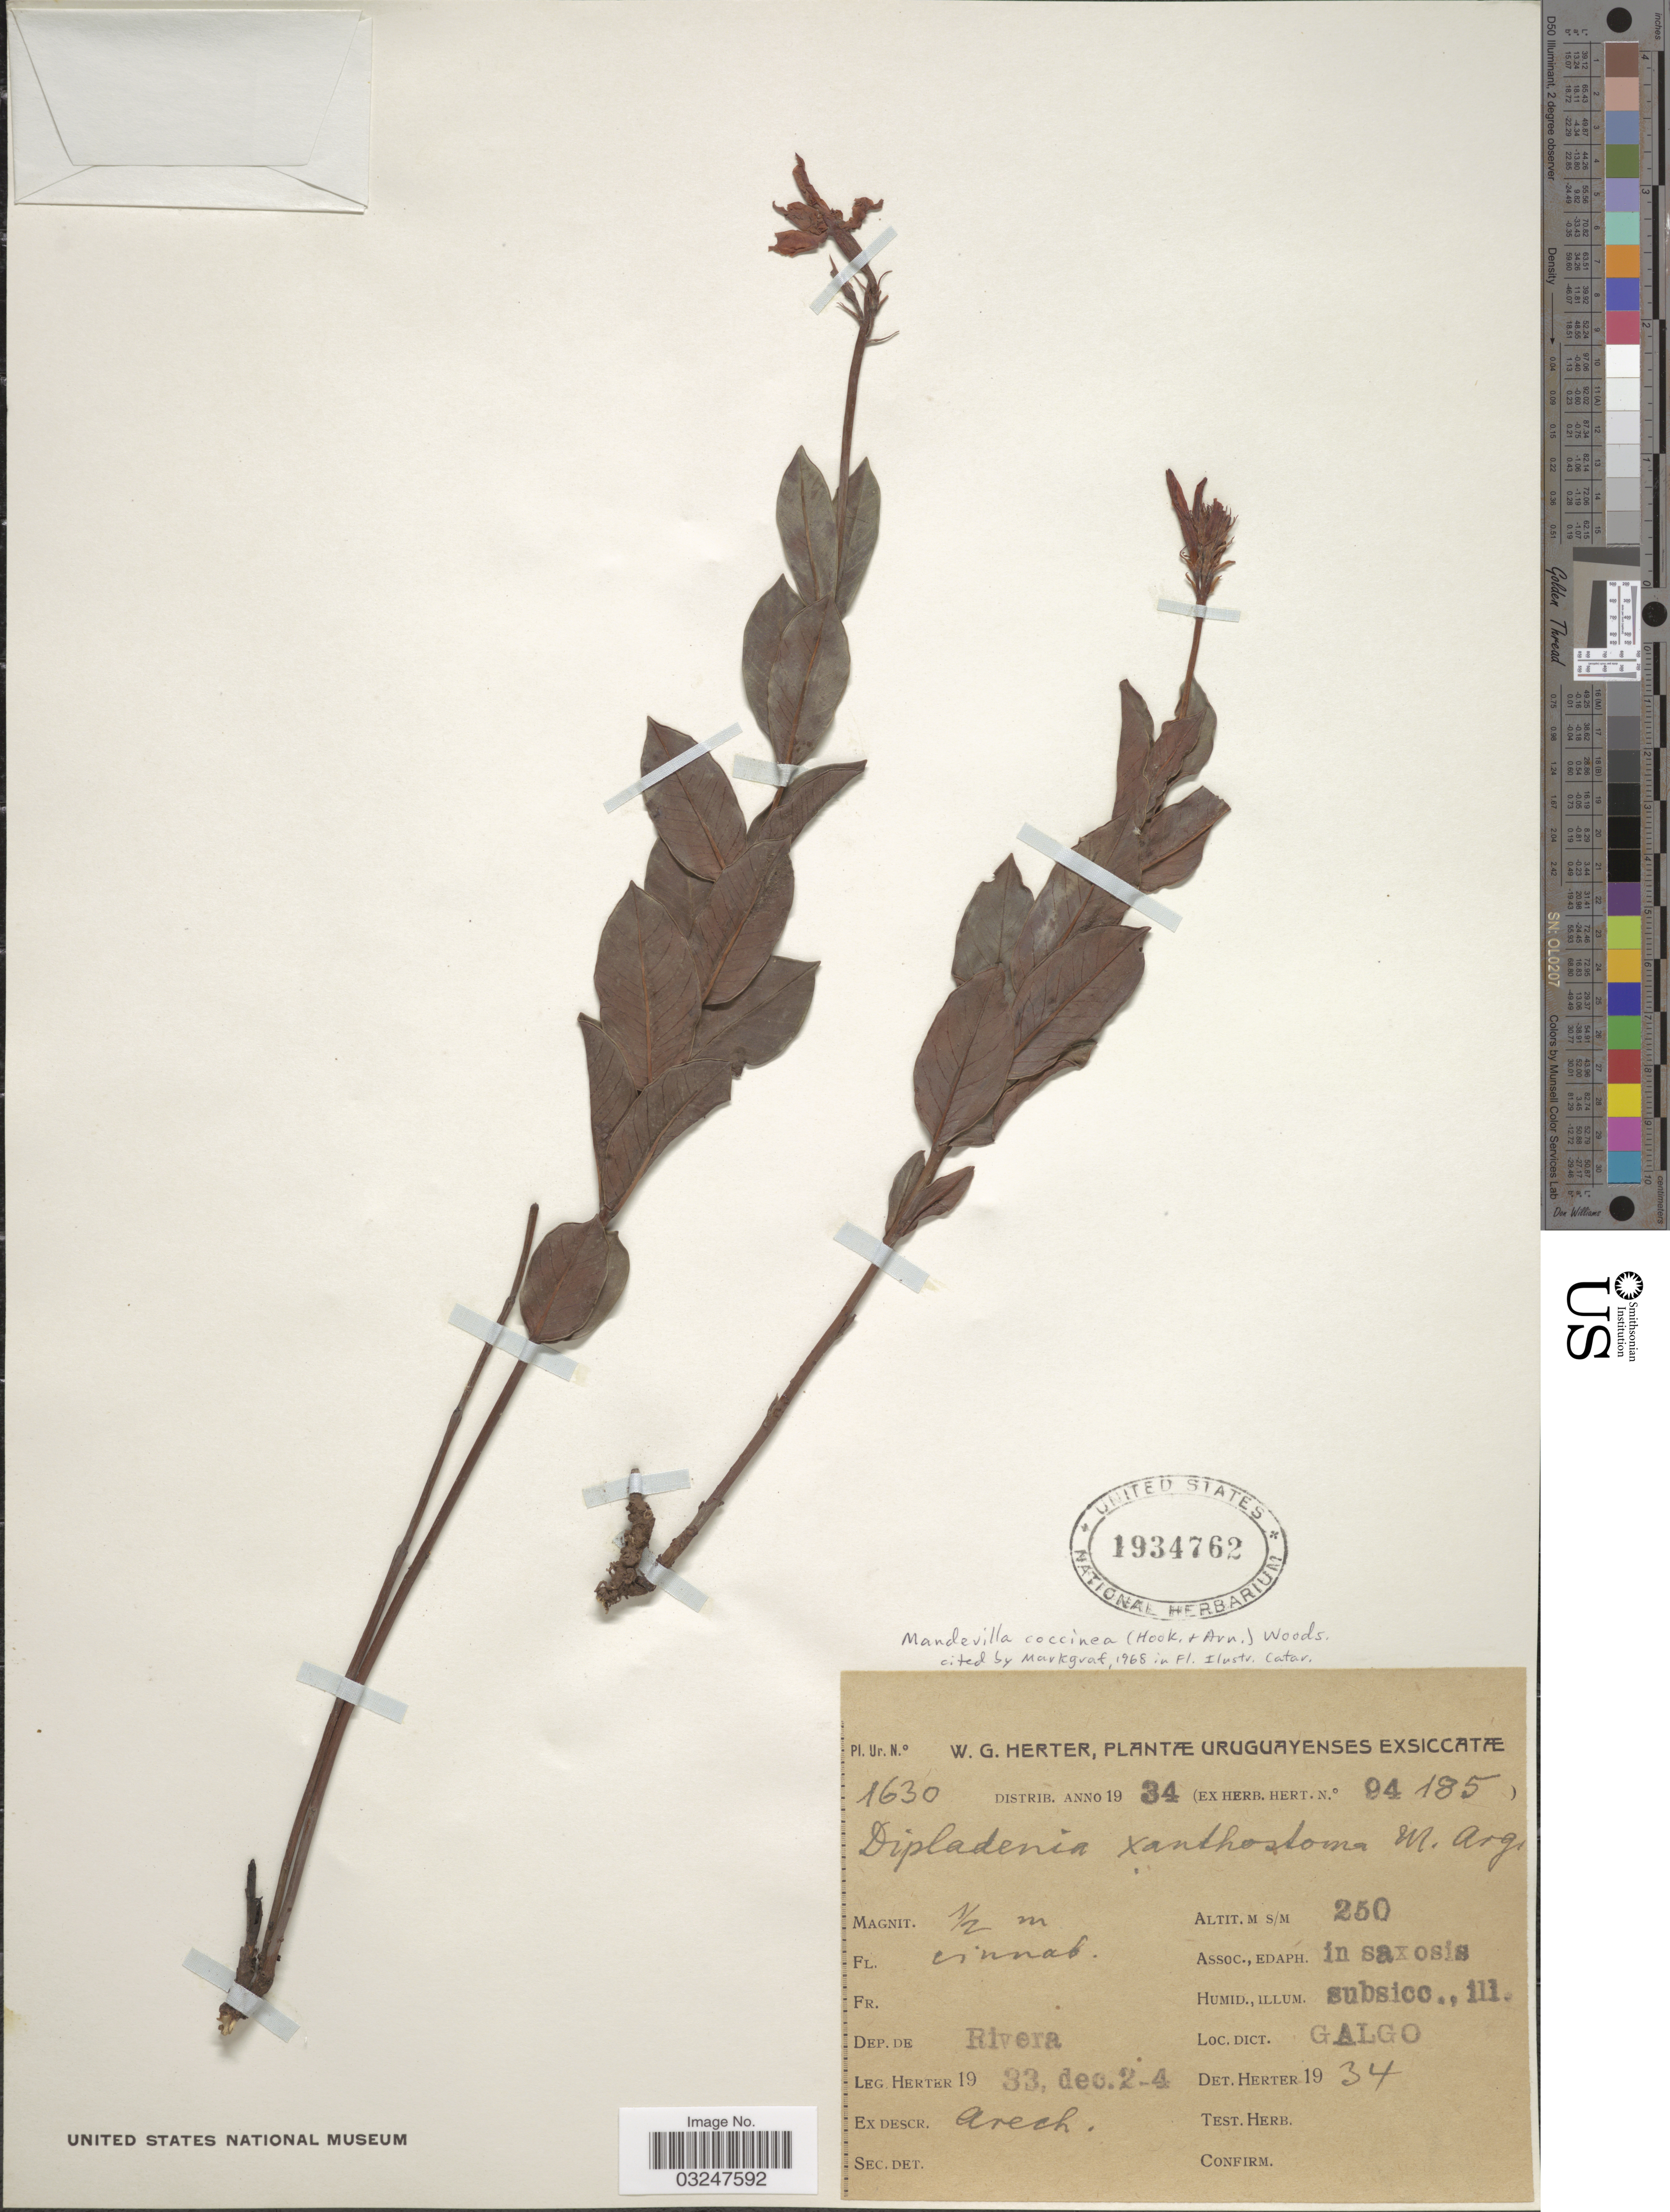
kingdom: Plantae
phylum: Tracheophyta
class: Magnoliopsida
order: Gentianales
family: Apocynaceae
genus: Mandevilla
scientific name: Mandevilla coccinea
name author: (Hook. & Arn.) Woodson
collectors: W. G. Herter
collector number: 1630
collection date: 1933-12-02/1933-12-04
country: Uruguay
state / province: Rivera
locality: Dep. de Rivera, Galgo.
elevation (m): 250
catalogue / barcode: US 1934762